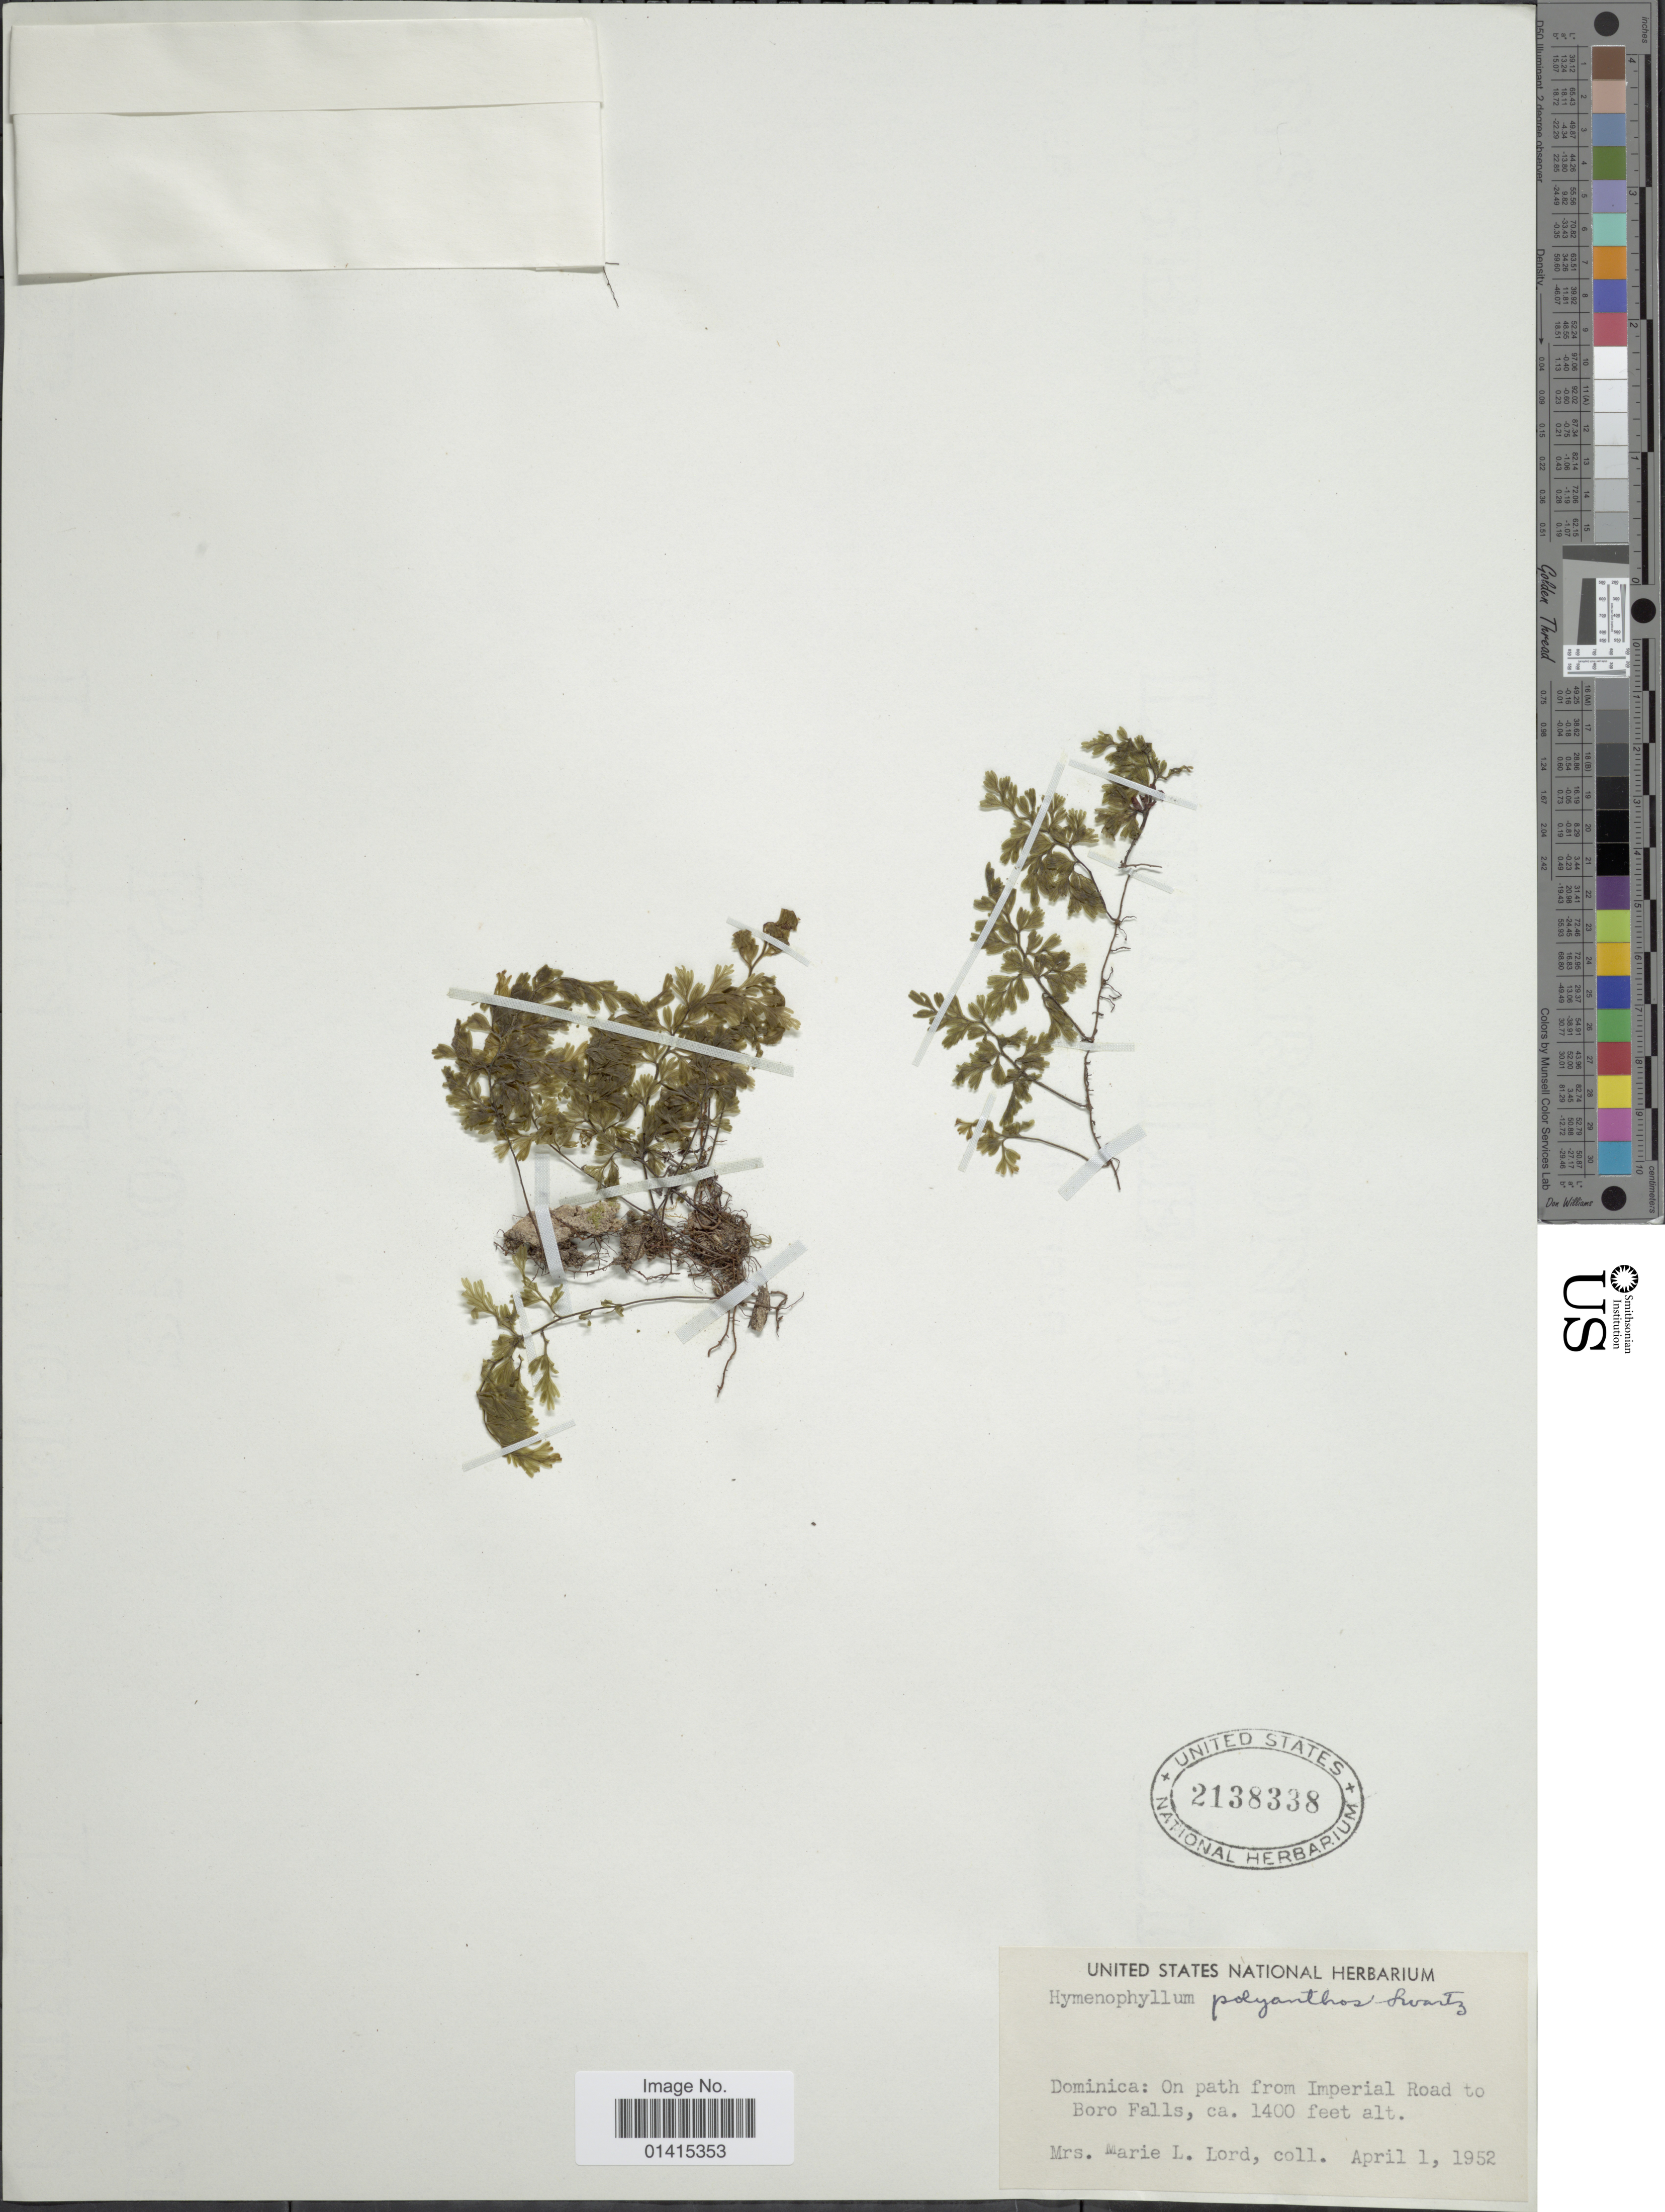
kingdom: Plantae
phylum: Tracheophyta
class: Polypodiopsida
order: Hymenophyllales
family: Hymenophyllaceae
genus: Hymenophyllum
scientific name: Hymenophyllum polyanthos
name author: (Sw.) Sw.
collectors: M. Lord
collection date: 1952-04-01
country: Dominica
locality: Dominica: on path from Imperial Road to Boro falls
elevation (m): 427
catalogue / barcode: US 2138338